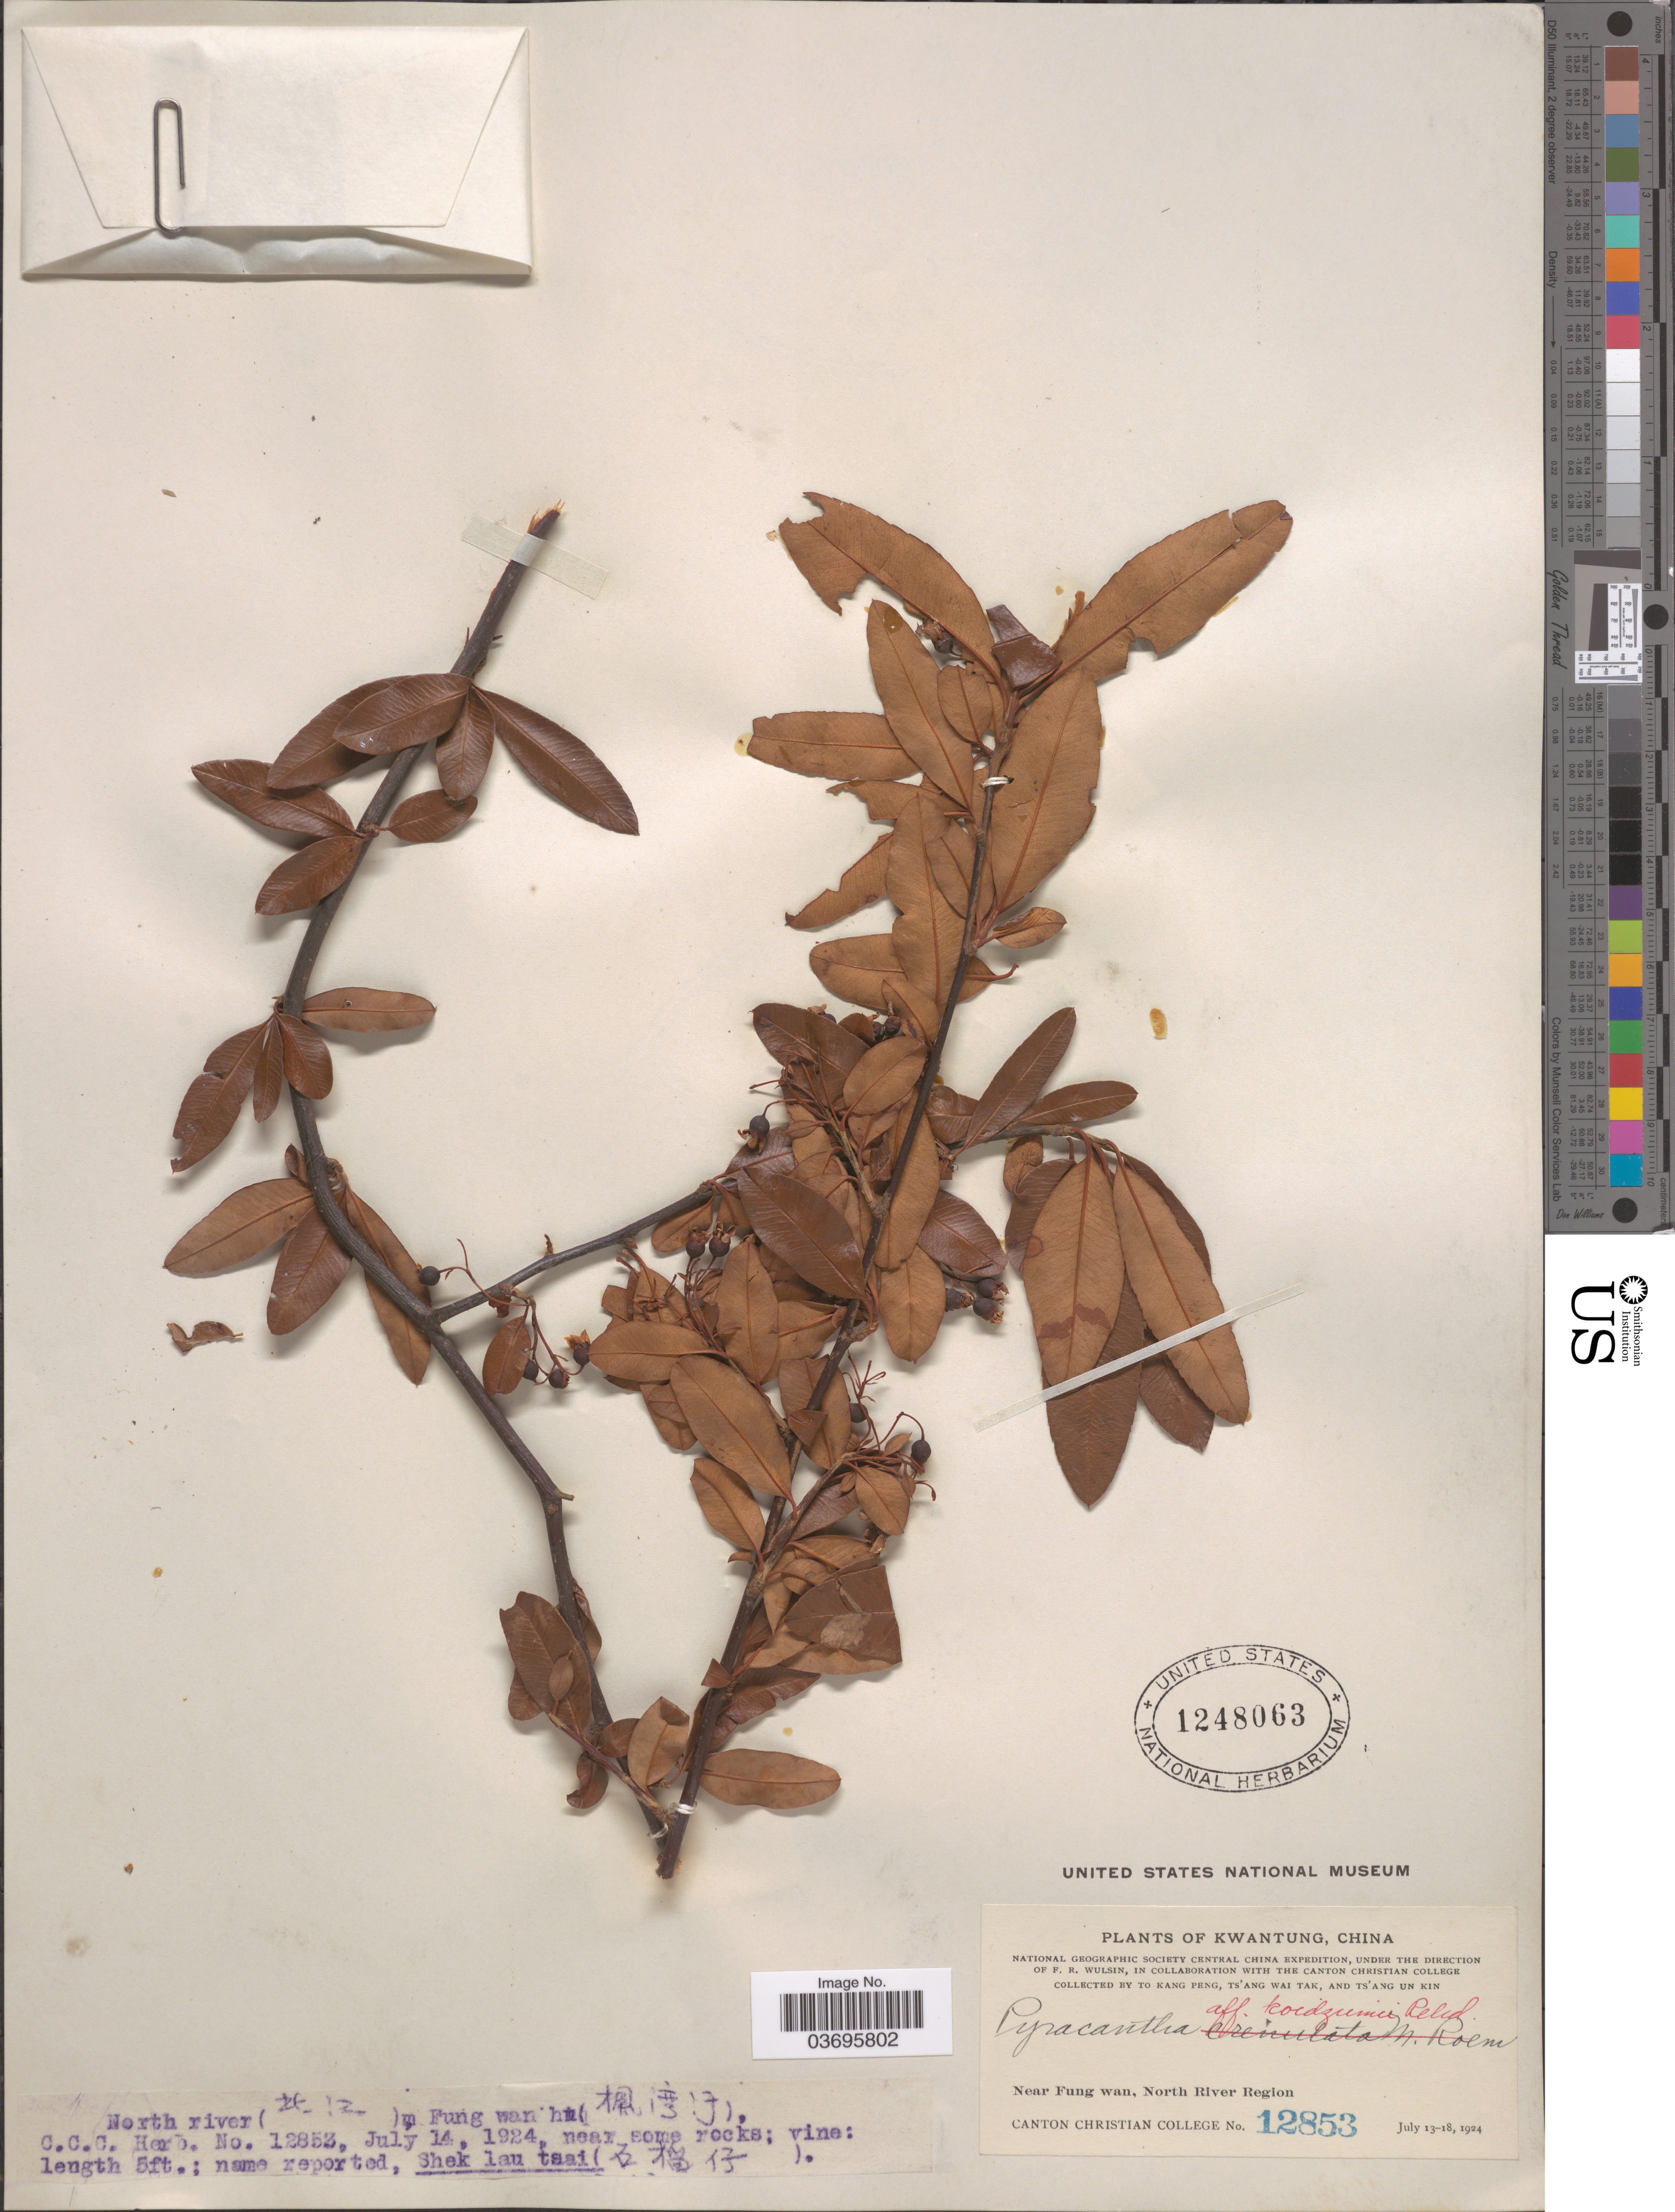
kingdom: Plantae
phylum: Tracheophyta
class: Magnoliopsida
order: Rosales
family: Rosaceae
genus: Pyracantha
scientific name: Pyracantha koidzumii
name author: (Hayata) Rehder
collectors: Kang Peng To, W. T. Tsang & Ts' Ang Un Kin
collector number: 12853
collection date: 1924-07-14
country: China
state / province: Guangdong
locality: Kwantung. Near Fung wan, North River Region. North River (X), Fung wan hu (X).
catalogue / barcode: US 1248063